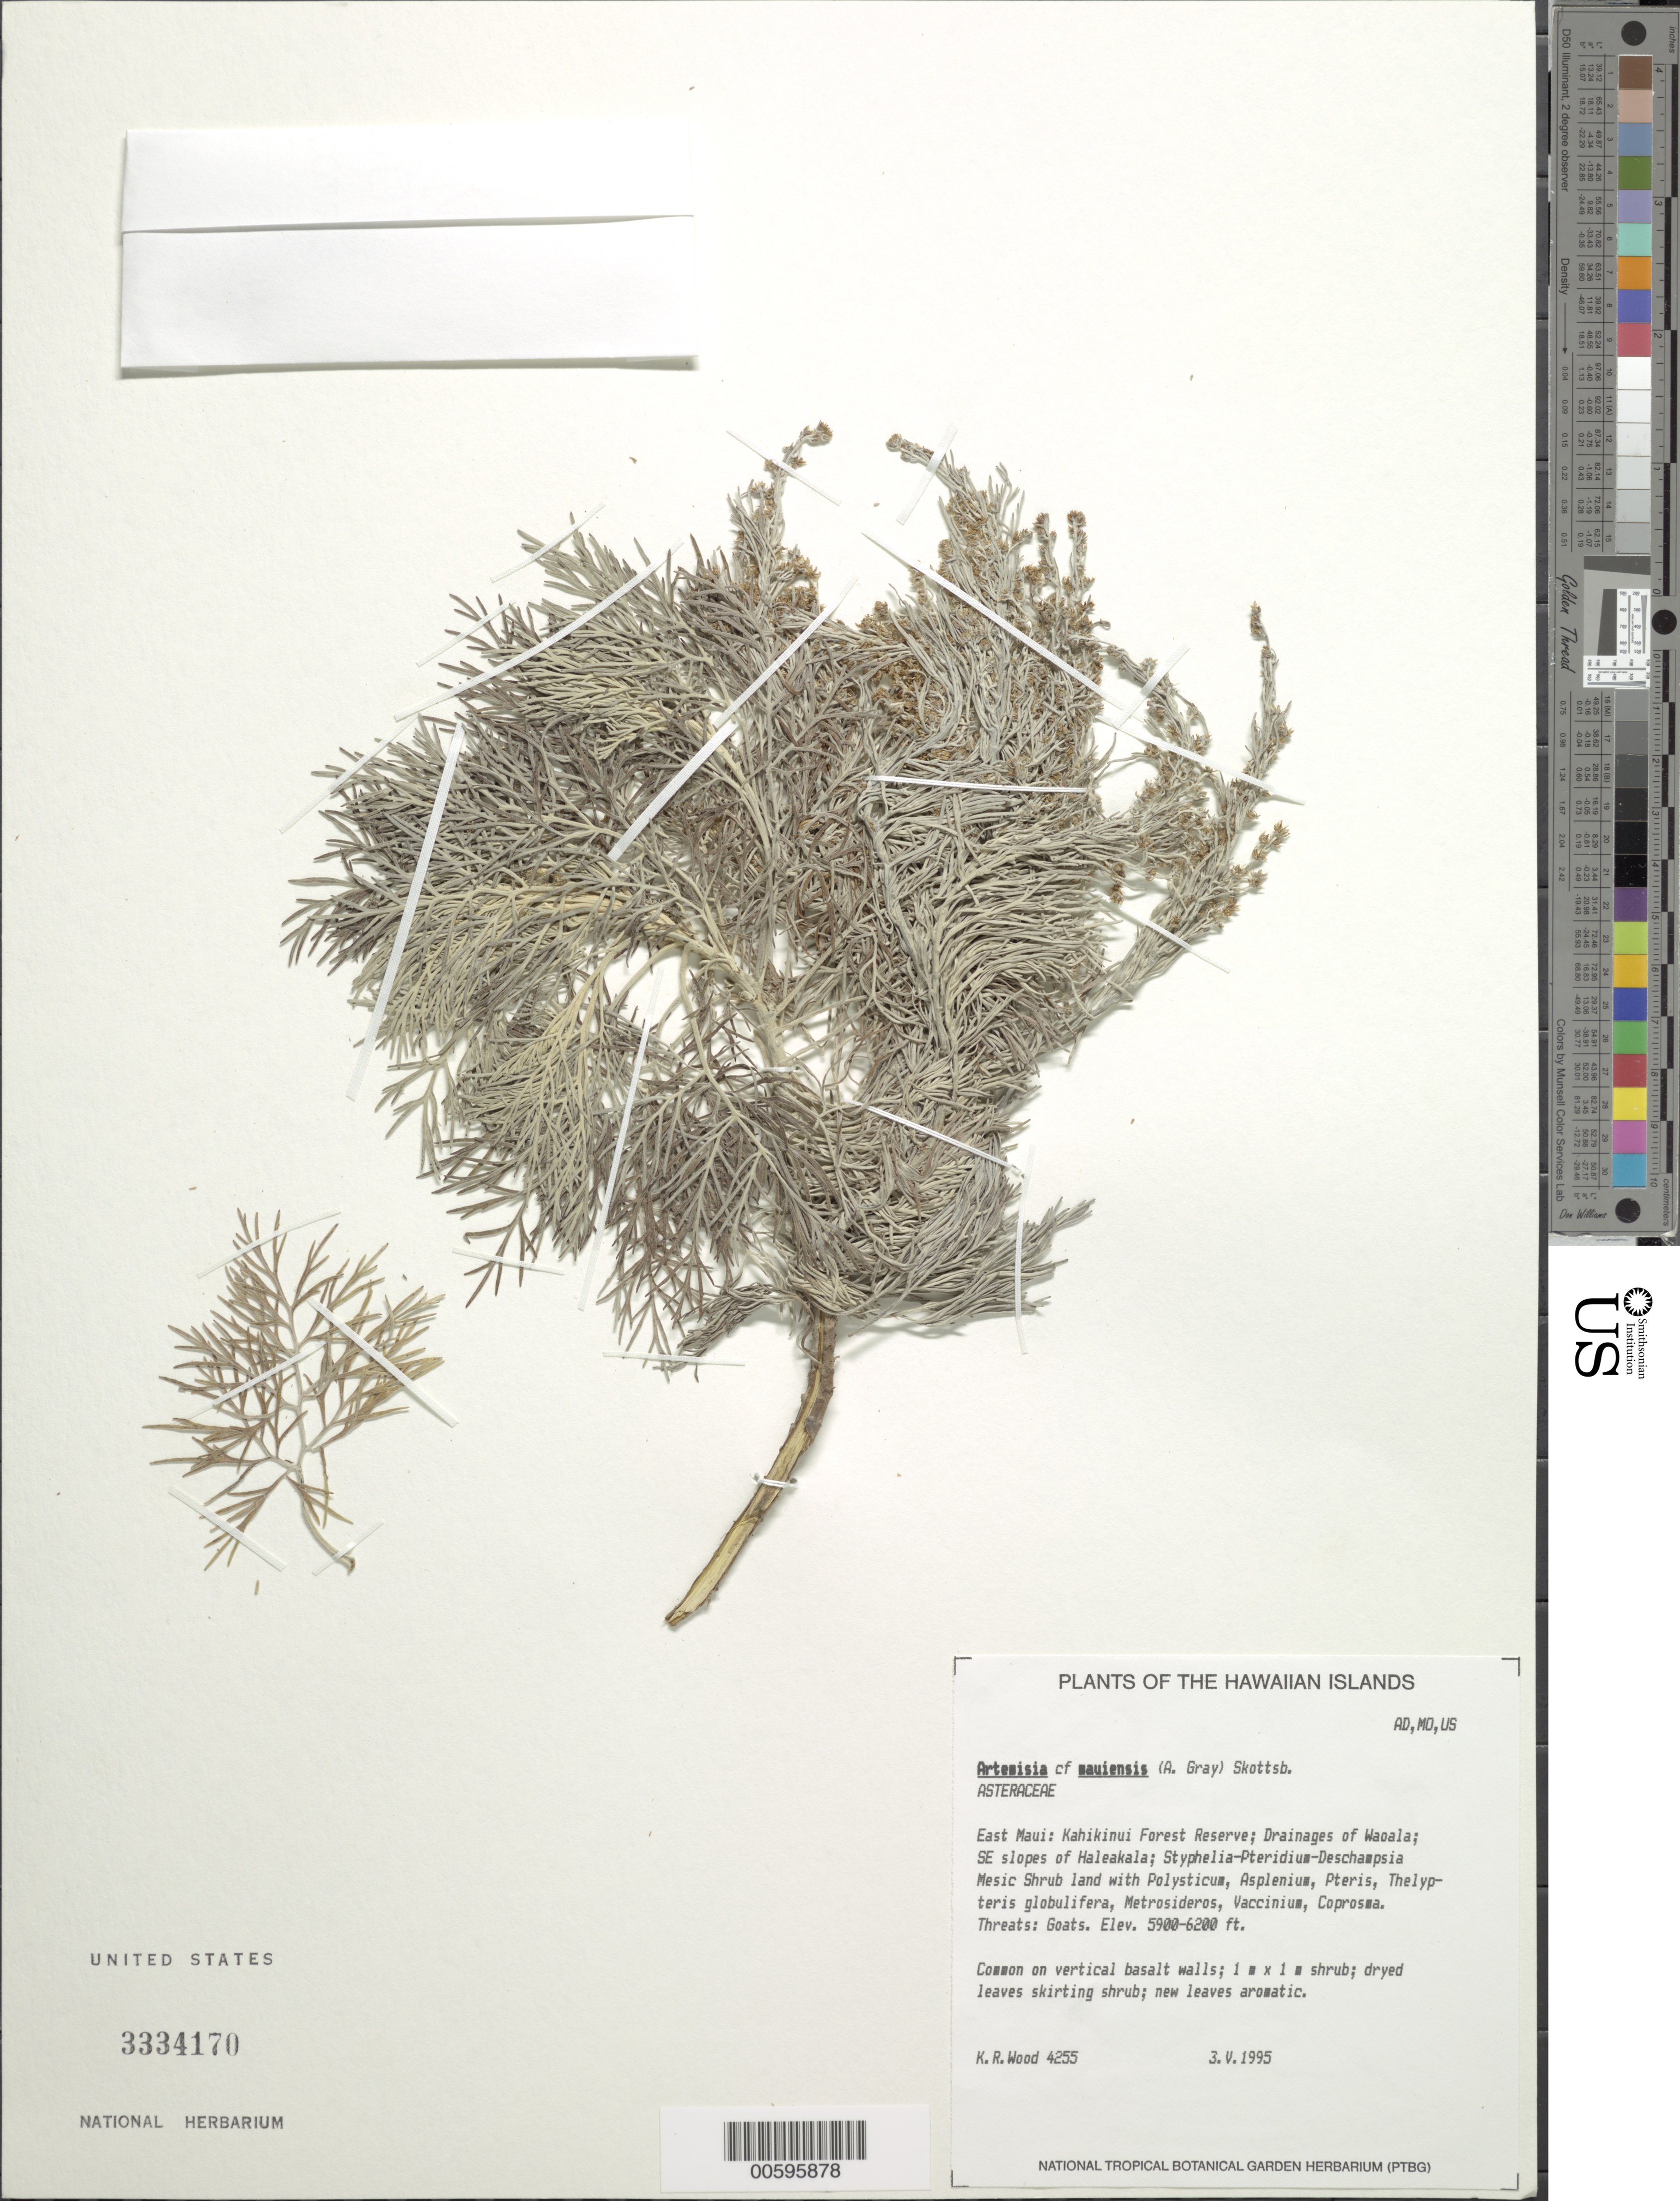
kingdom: Plantae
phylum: Tracheophyta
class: Magnoliopsida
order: Asterales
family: Asteraceae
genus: Artemisia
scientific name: Artemisia mauiensis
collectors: K. R. Wood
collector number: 4255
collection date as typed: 3 May 1995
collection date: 1995-05-03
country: United States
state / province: Hawaii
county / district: Maui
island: Maui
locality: E Maui: Kahikinui For Res; Drainage of Waoala; SE slopes of Haleakala.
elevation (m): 1798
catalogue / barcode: US 3334170